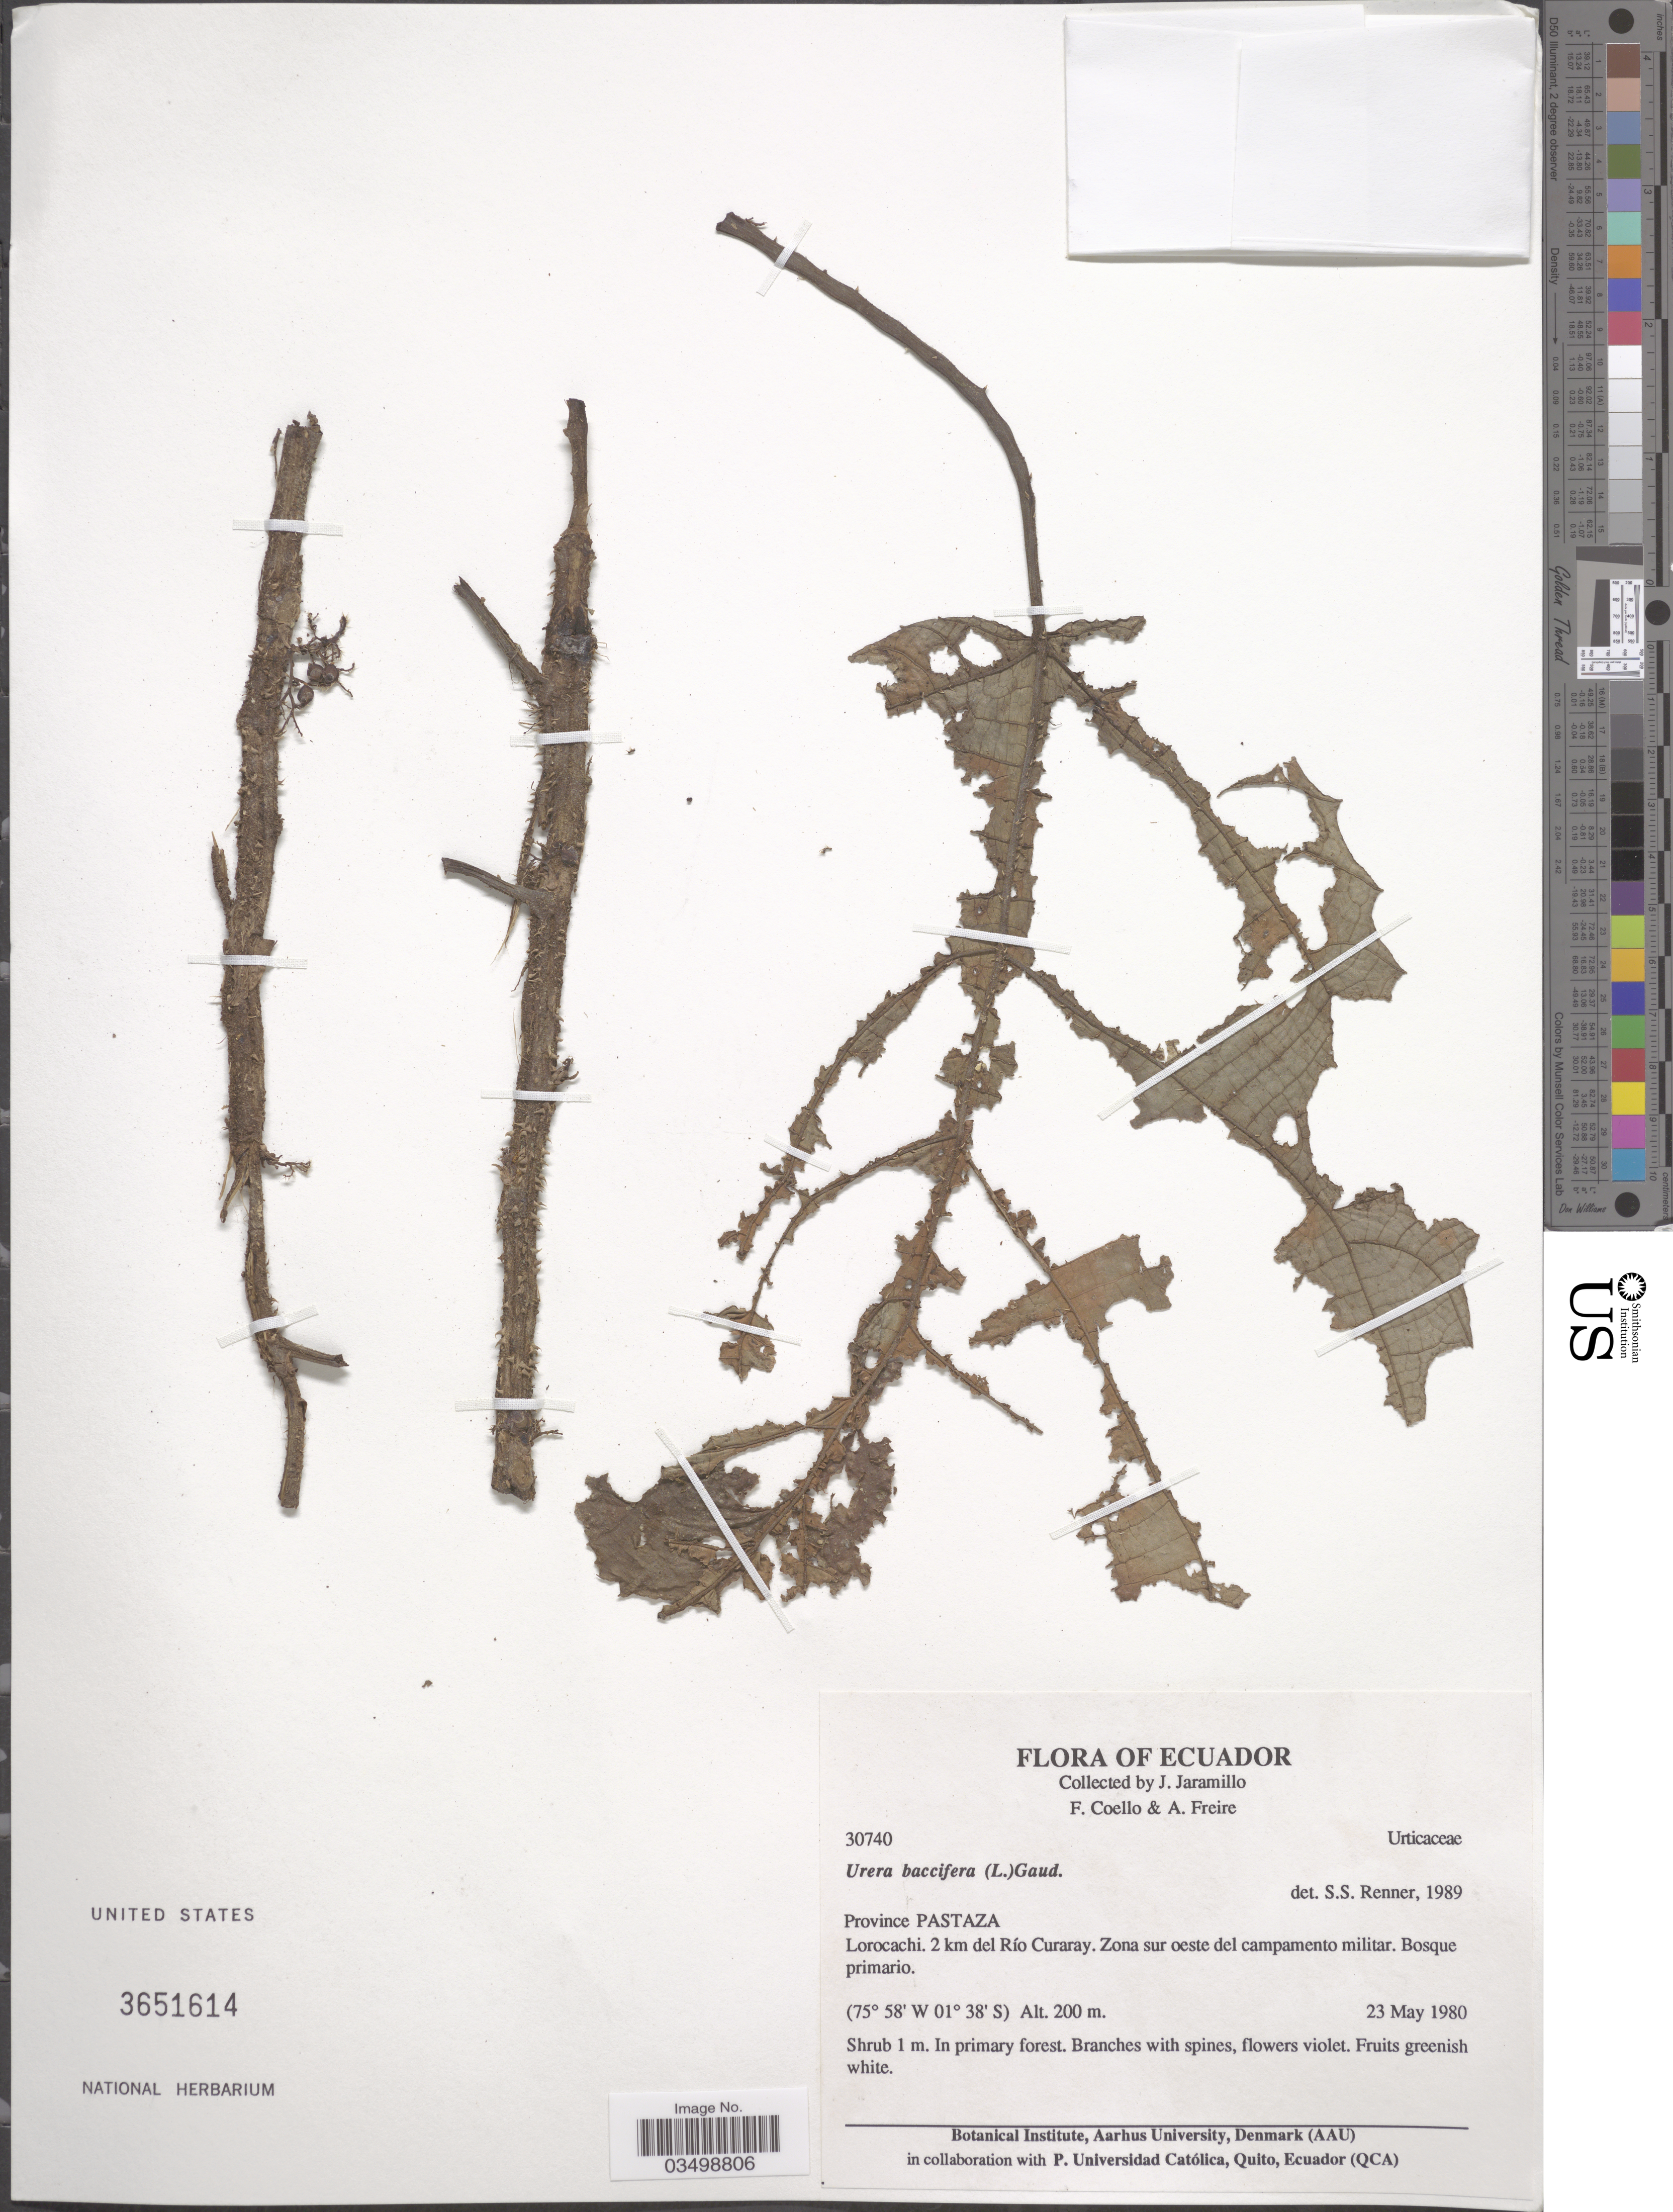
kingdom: Plantae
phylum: Tracheophyta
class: Magnoliopsida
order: Rosales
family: Urticaceae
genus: Urera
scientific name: Urera baccifera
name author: (L.) Gaudich. ex Wedd.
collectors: J. Jaramillo, F. Coello & A. Freire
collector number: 30740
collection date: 1980-05-23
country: Ecuador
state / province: Pastaza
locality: Lorocachi, 2 km del Río Curaray, Zona sur oeste del campamento militar.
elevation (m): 200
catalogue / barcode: US 3651614